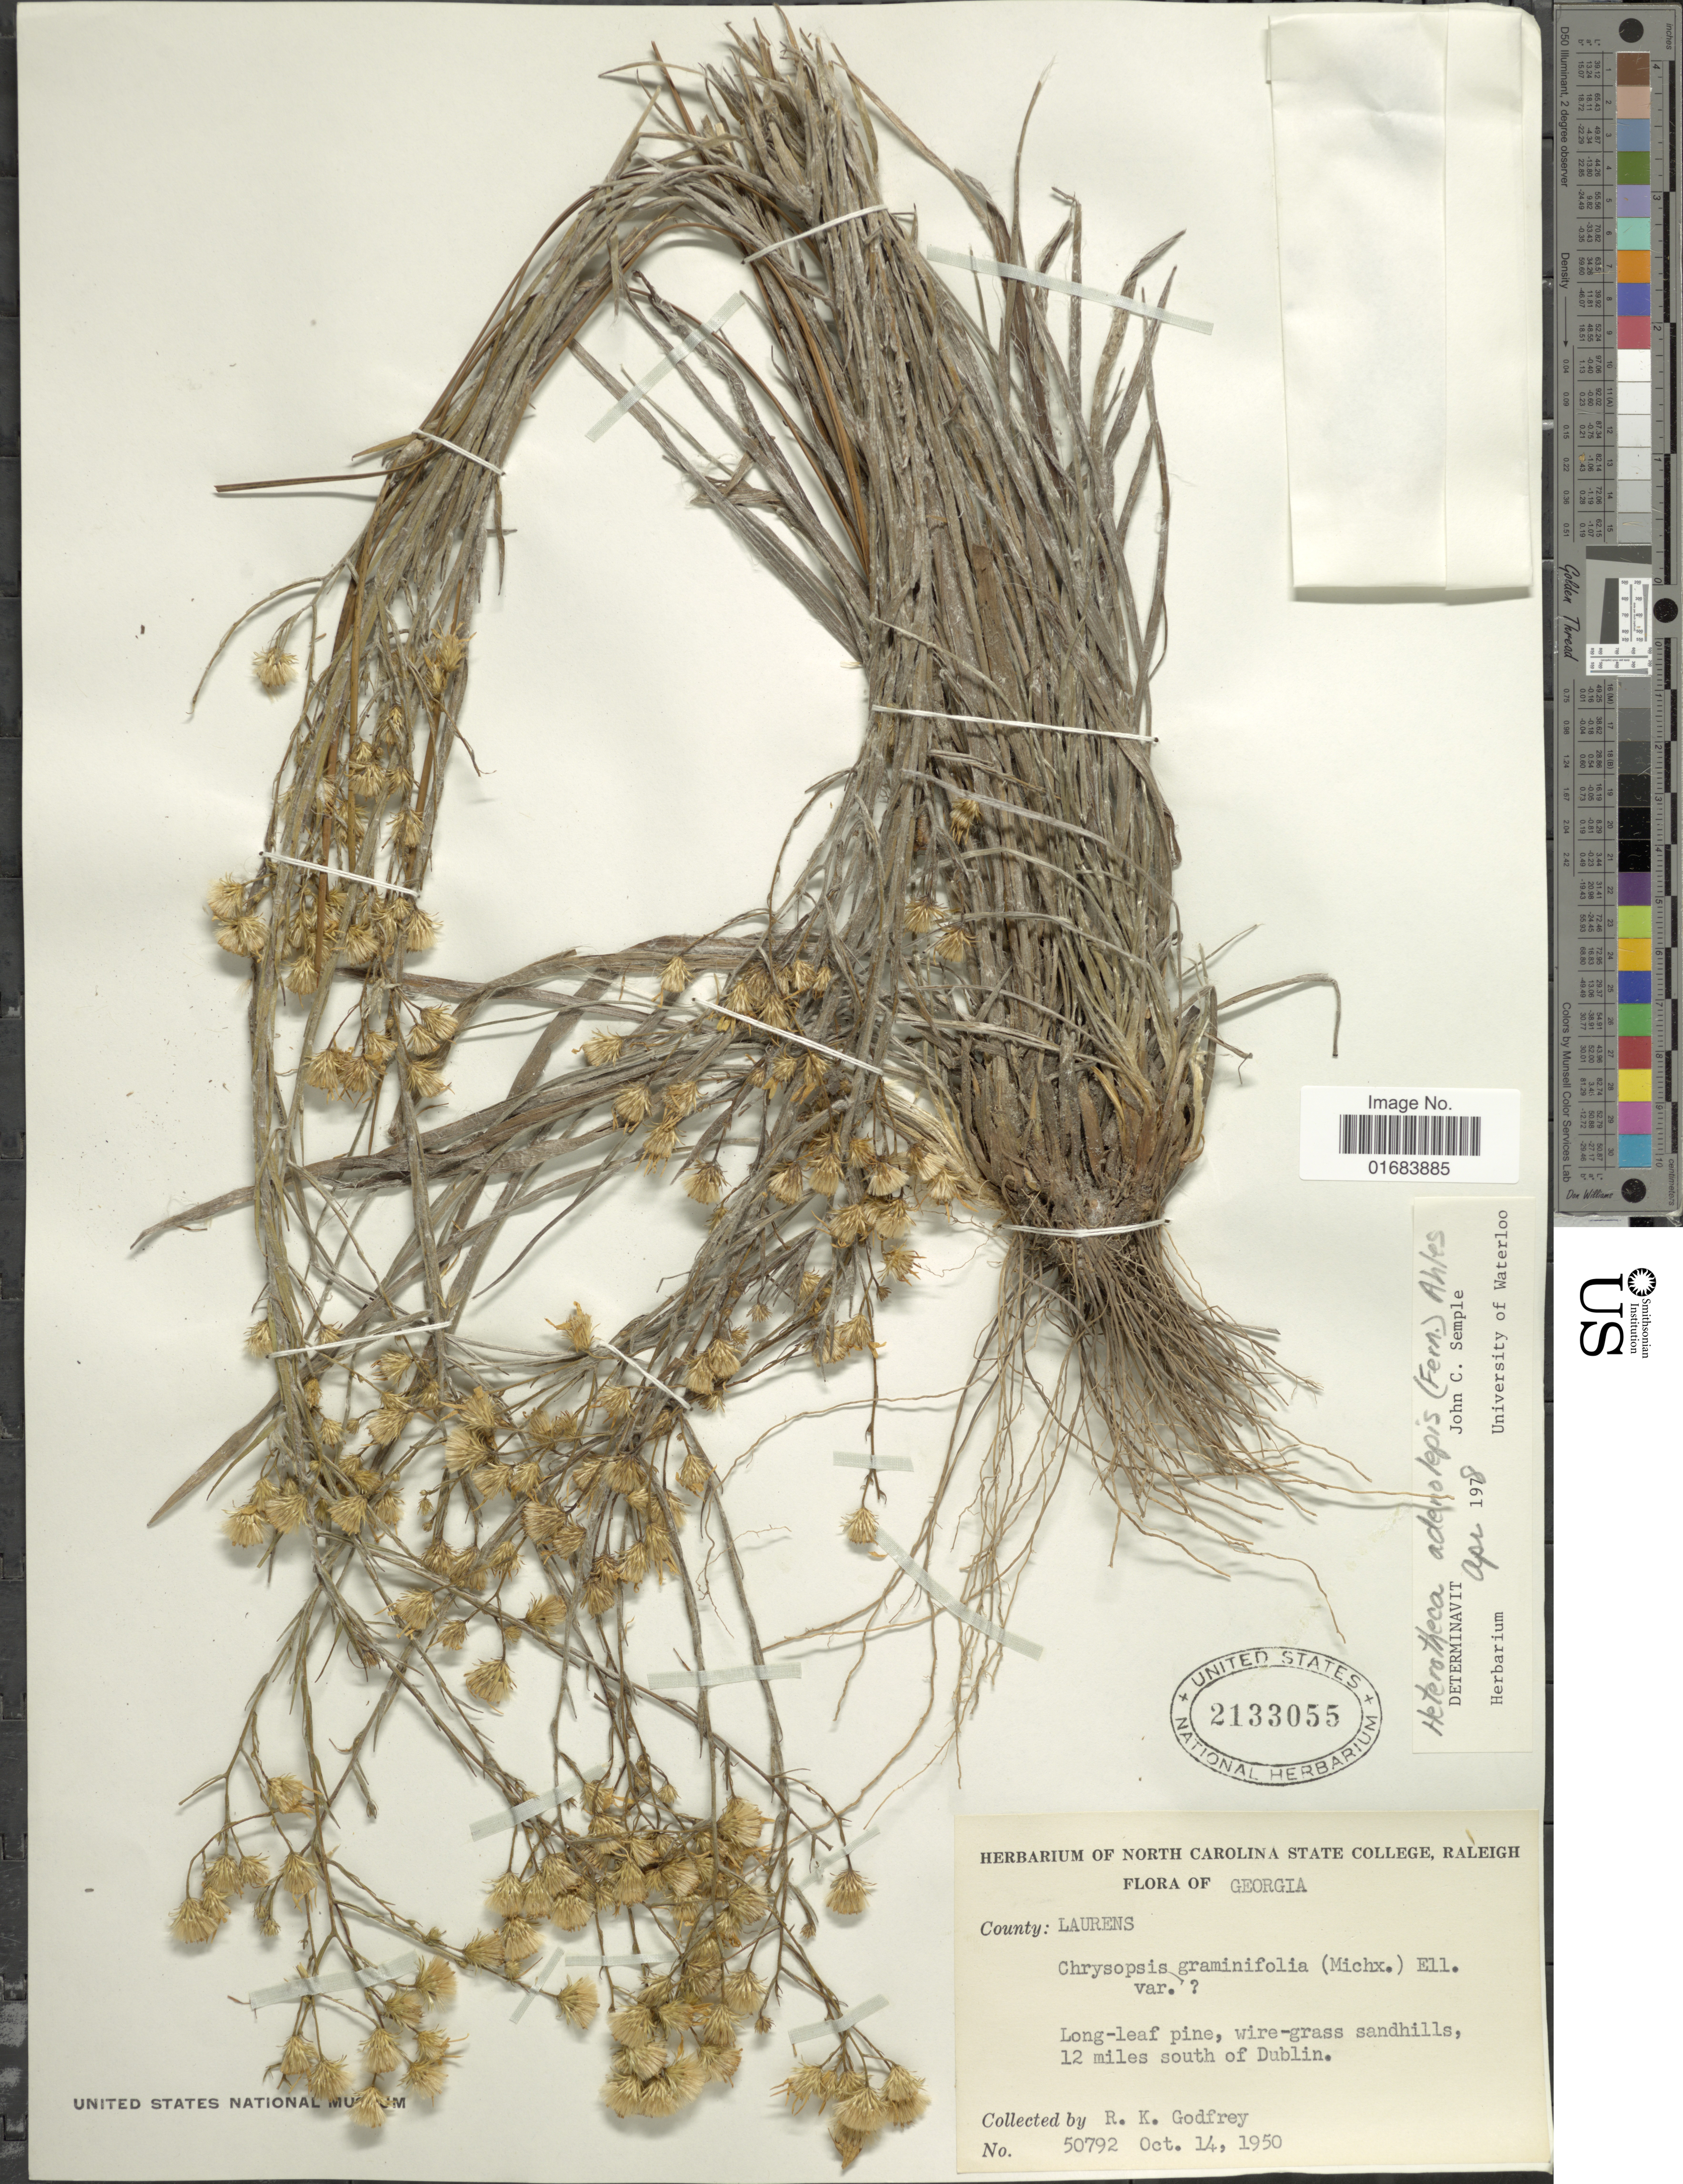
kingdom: Plantae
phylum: Tracheophyta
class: Magnoliopsida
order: Asterales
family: Asteraceae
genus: Pityopsis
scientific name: Pityopsis adenolepis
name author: (Fernald) Semple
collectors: R. K. Godfrey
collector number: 50792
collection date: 1950-10-14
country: United States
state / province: Georgia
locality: County: Laurens, 12 miles south of Dublin.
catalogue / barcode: US 2133055